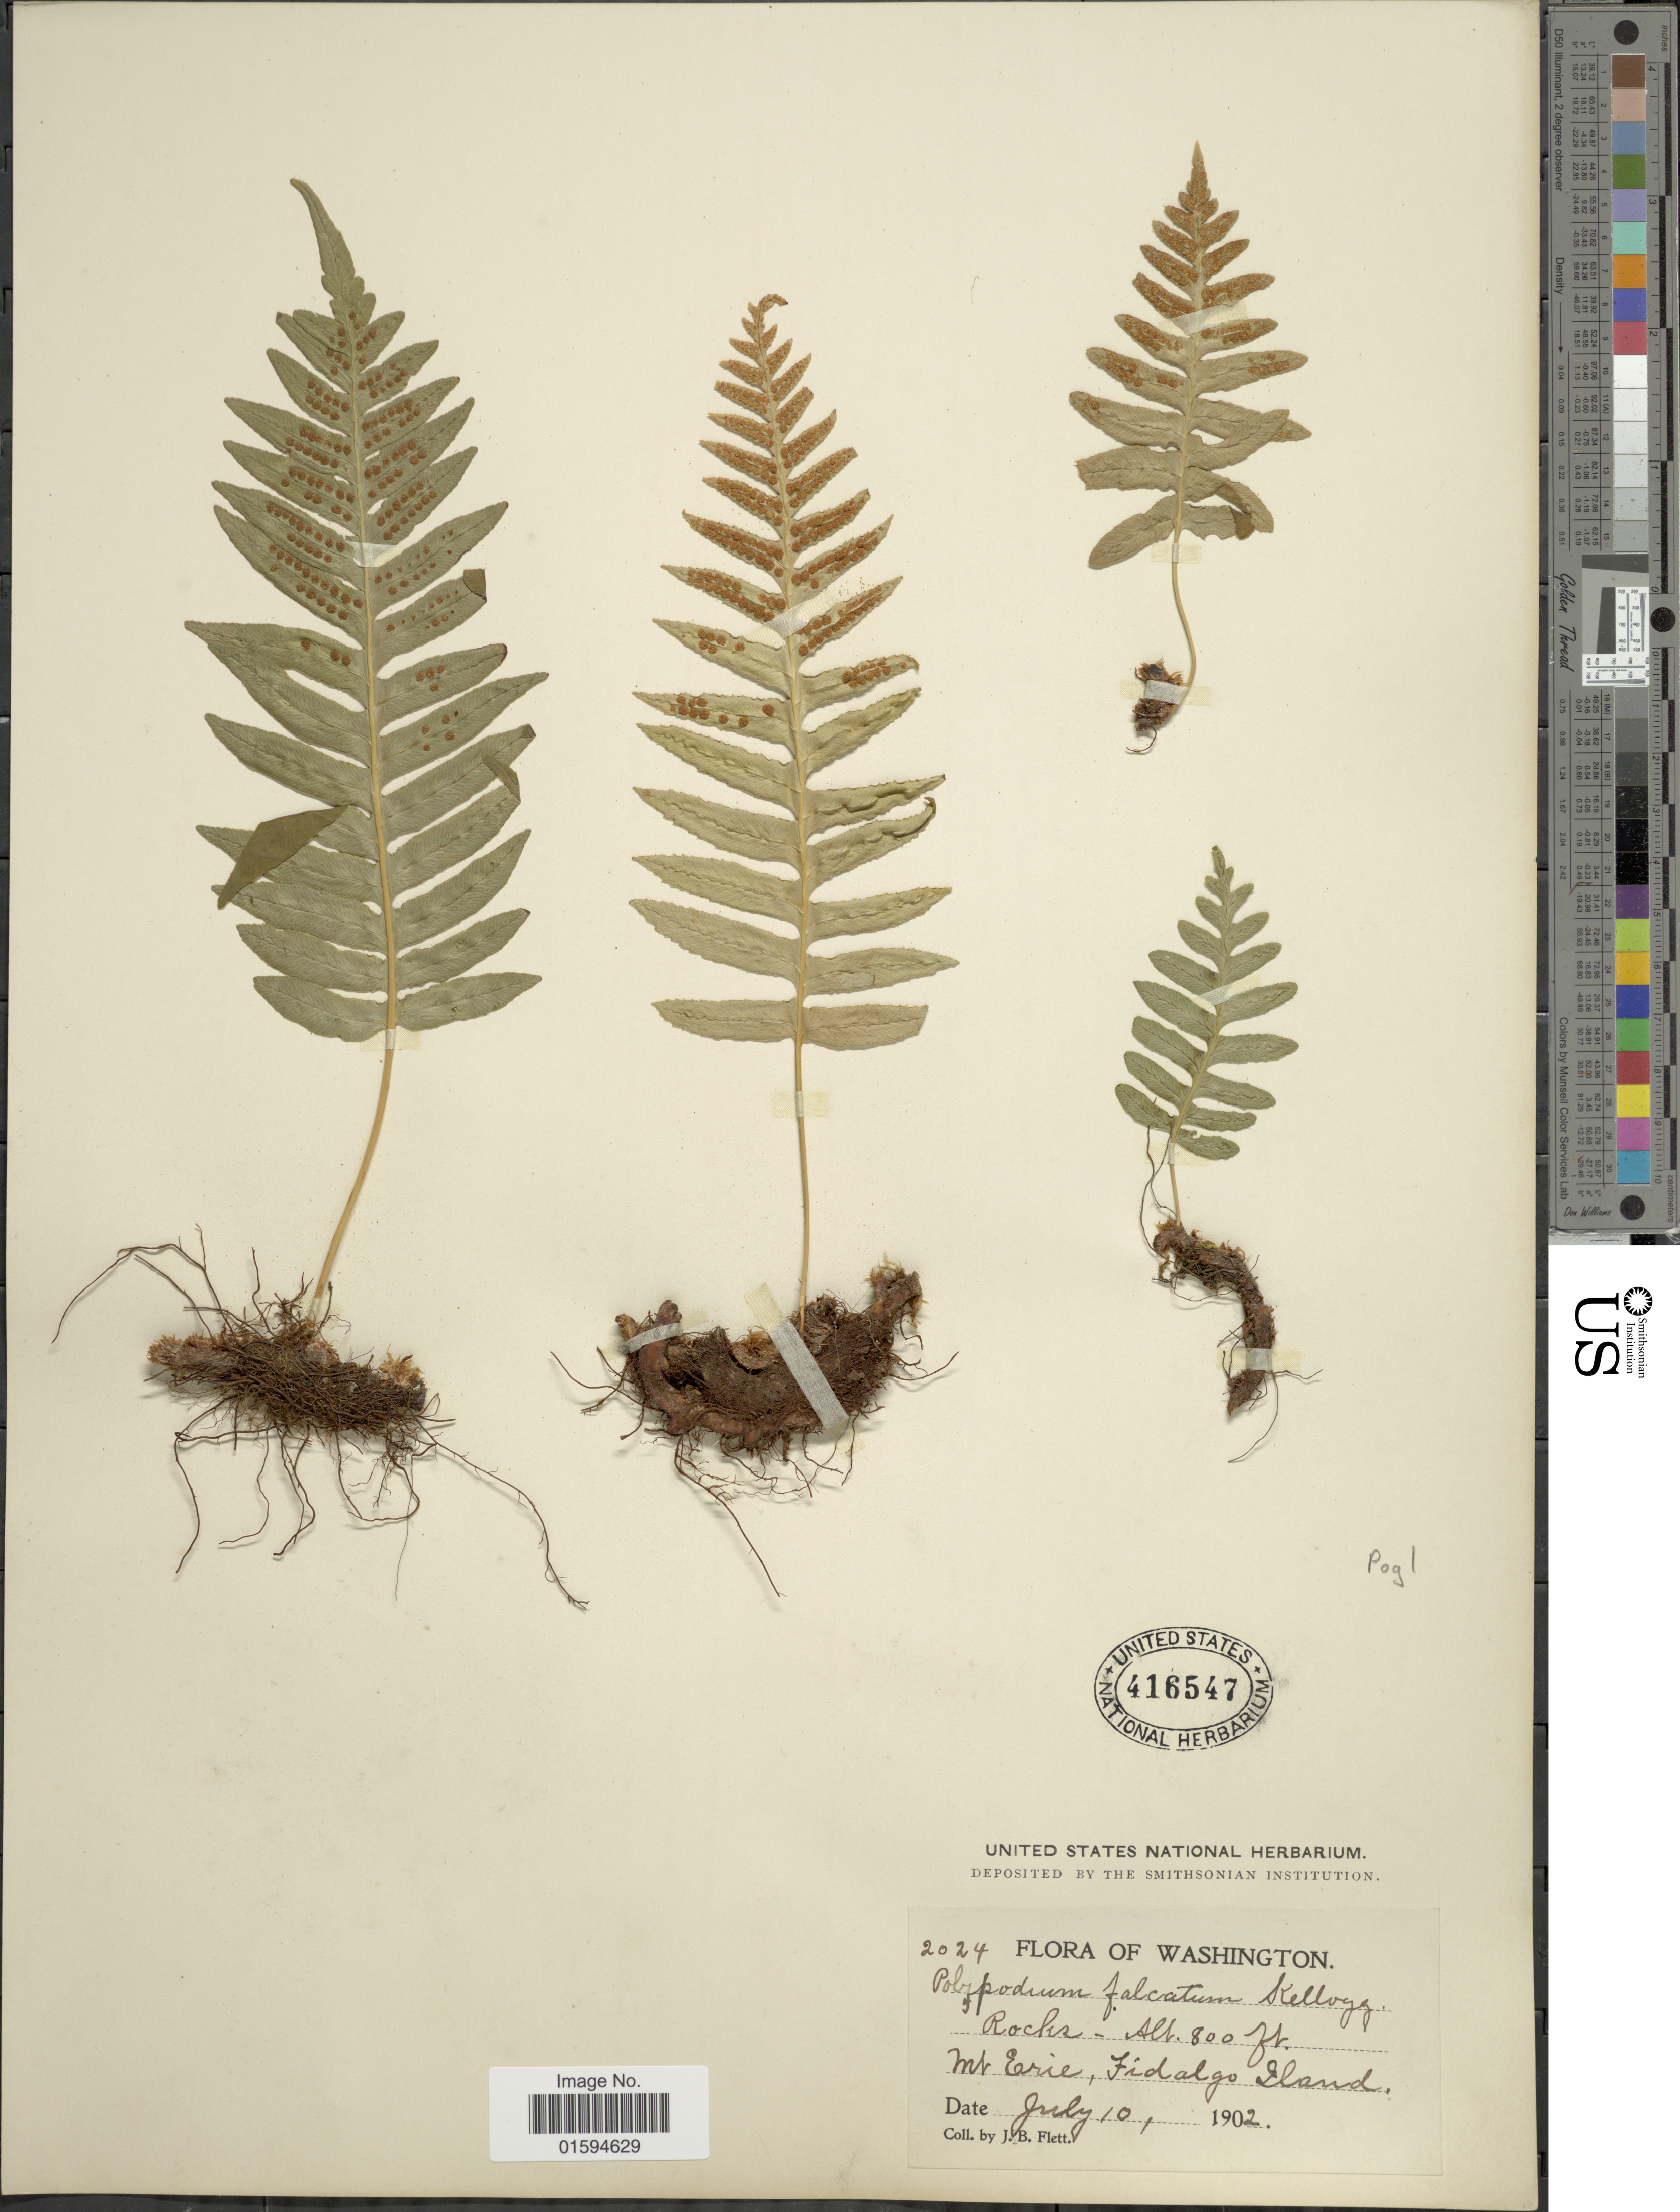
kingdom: Plantae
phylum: Tracheophyta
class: Polypodiopsida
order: Polypodiales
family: Polypodiaceae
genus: Polypodium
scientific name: Polypodium glycyrrhiza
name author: D.C. Eaton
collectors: J. Flett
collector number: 2024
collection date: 1902-07-10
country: United States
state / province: Washington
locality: Mt. Erie, Fidalgo Island.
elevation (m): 244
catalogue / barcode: US 416547